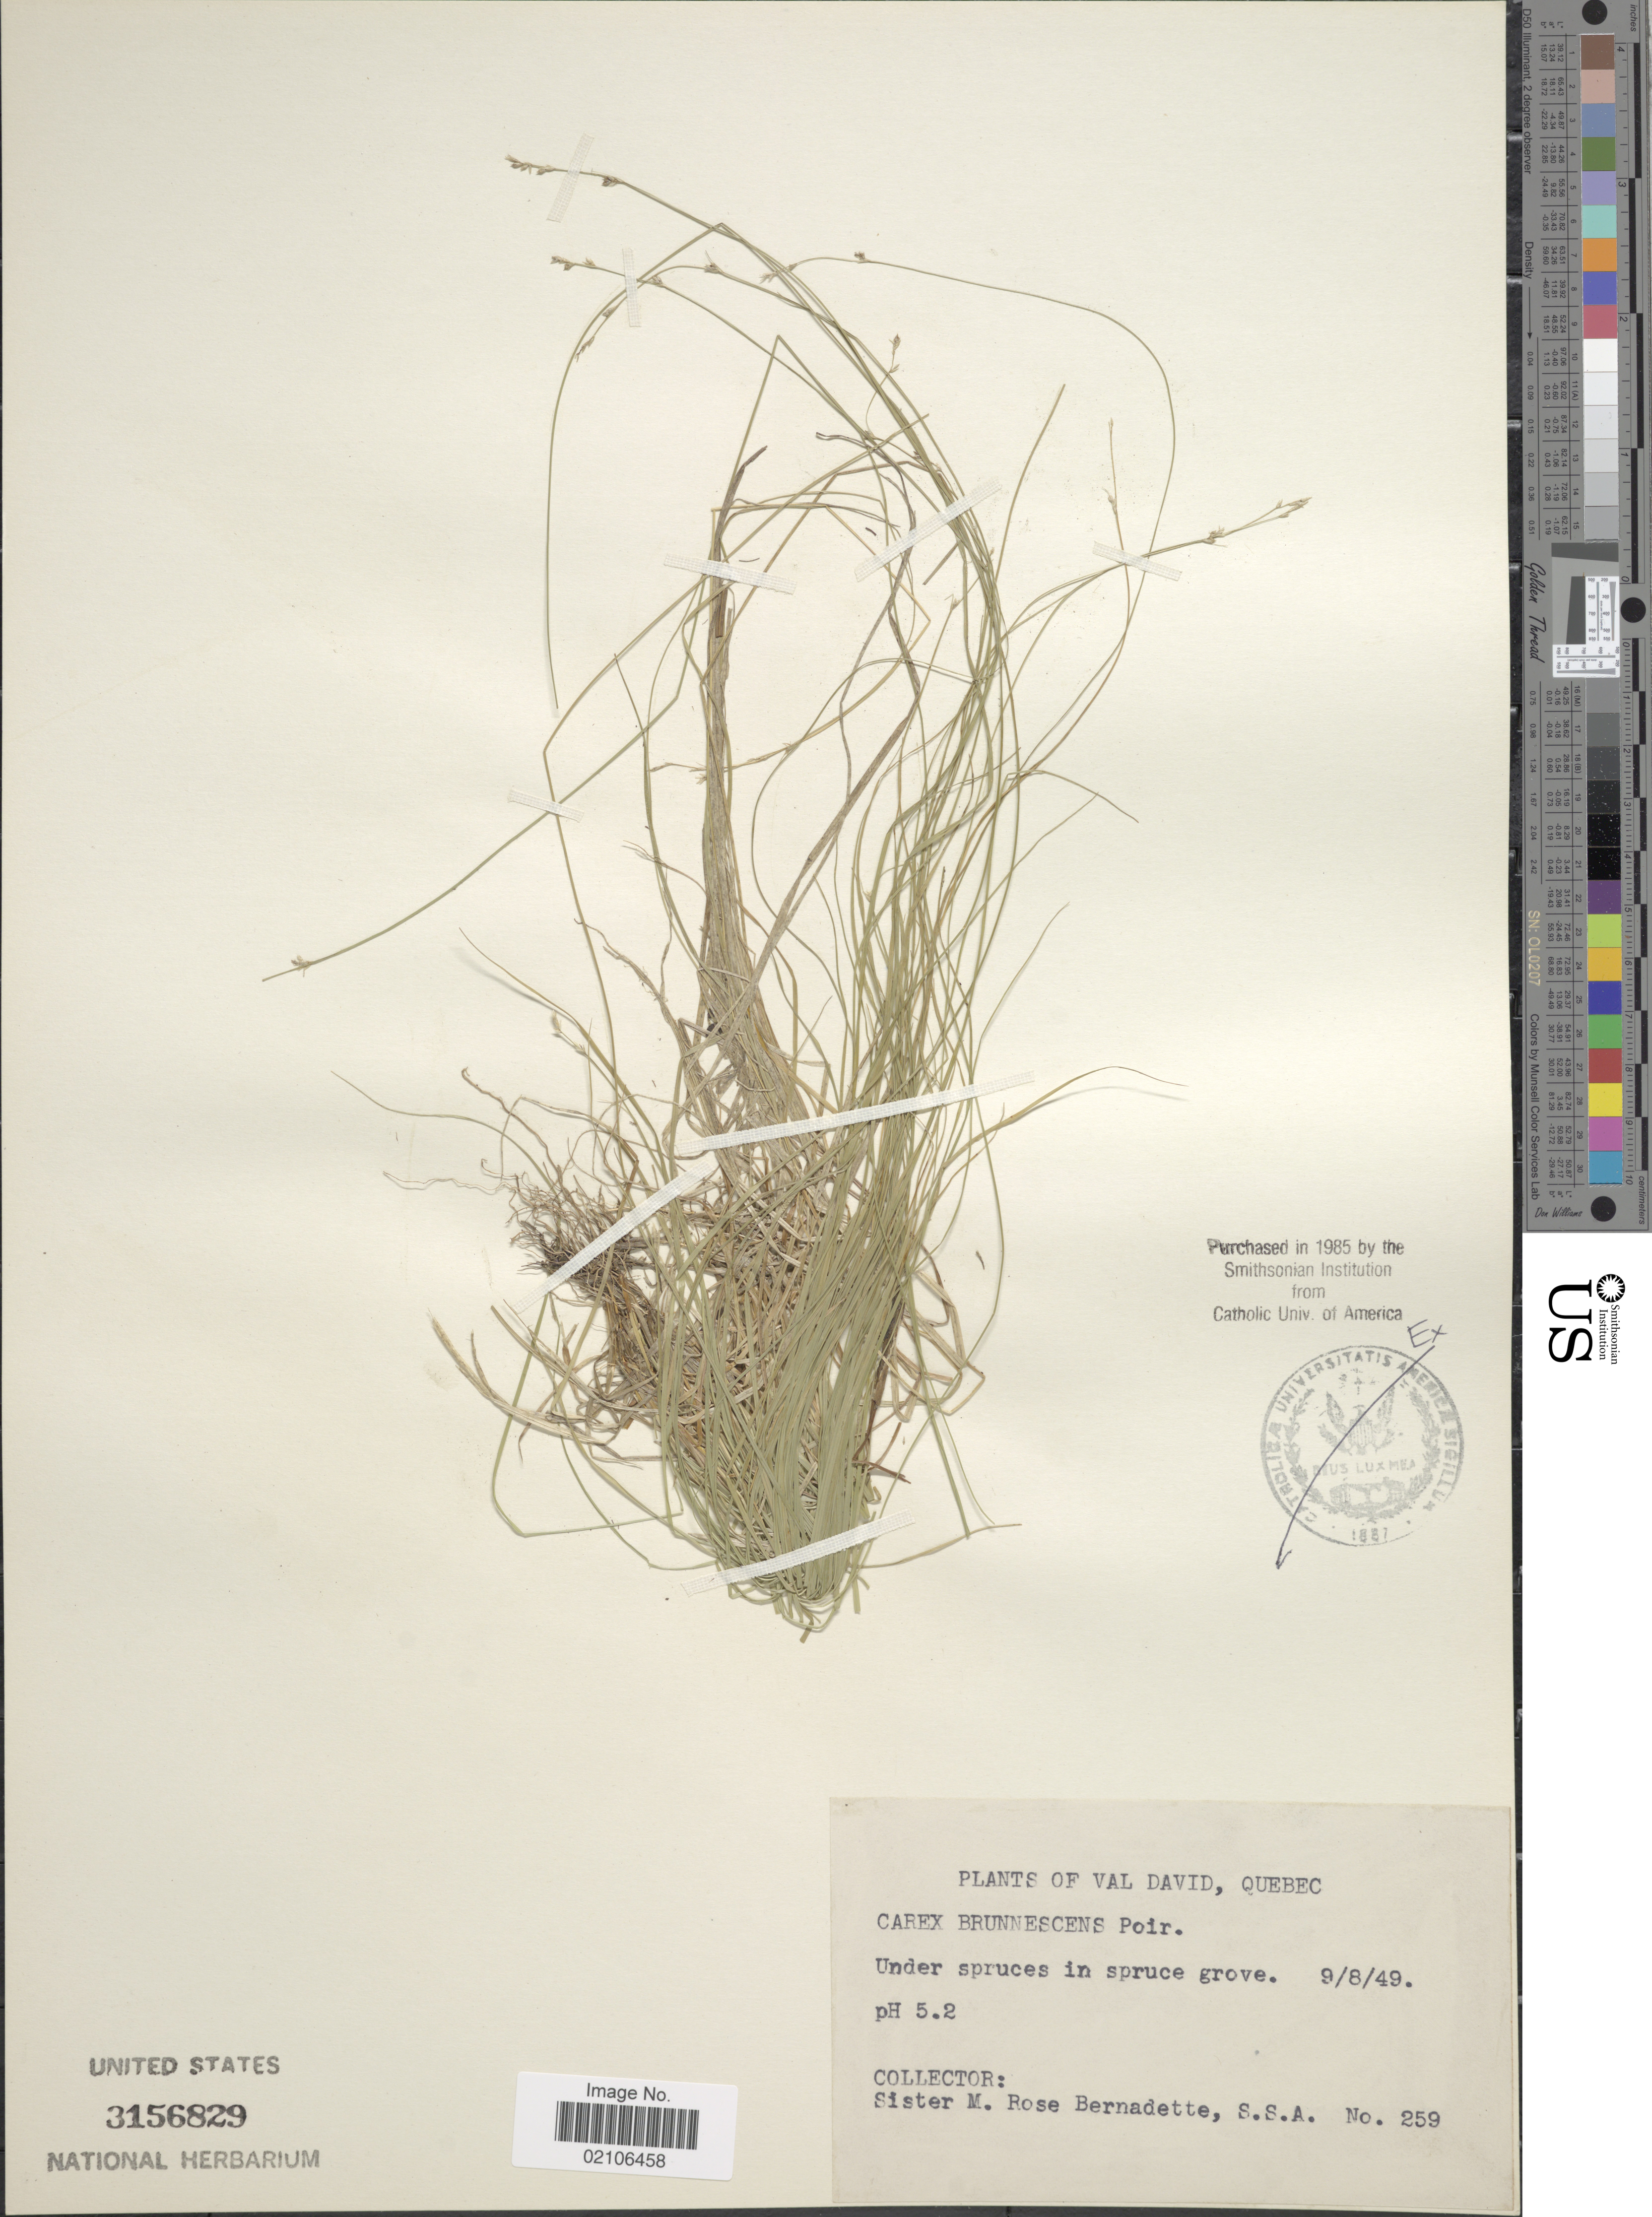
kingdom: Plantae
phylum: Tracheophyta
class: Liliopsida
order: Poales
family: Cyperaceae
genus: Carex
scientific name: Carex brunnescens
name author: (Pers.) Poir.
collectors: M. Bernadette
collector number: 259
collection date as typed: Transcribed d/m/y: 9/8/49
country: Canada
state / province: Quebec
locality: Val David, pH 5.2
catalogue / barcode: US 3156829